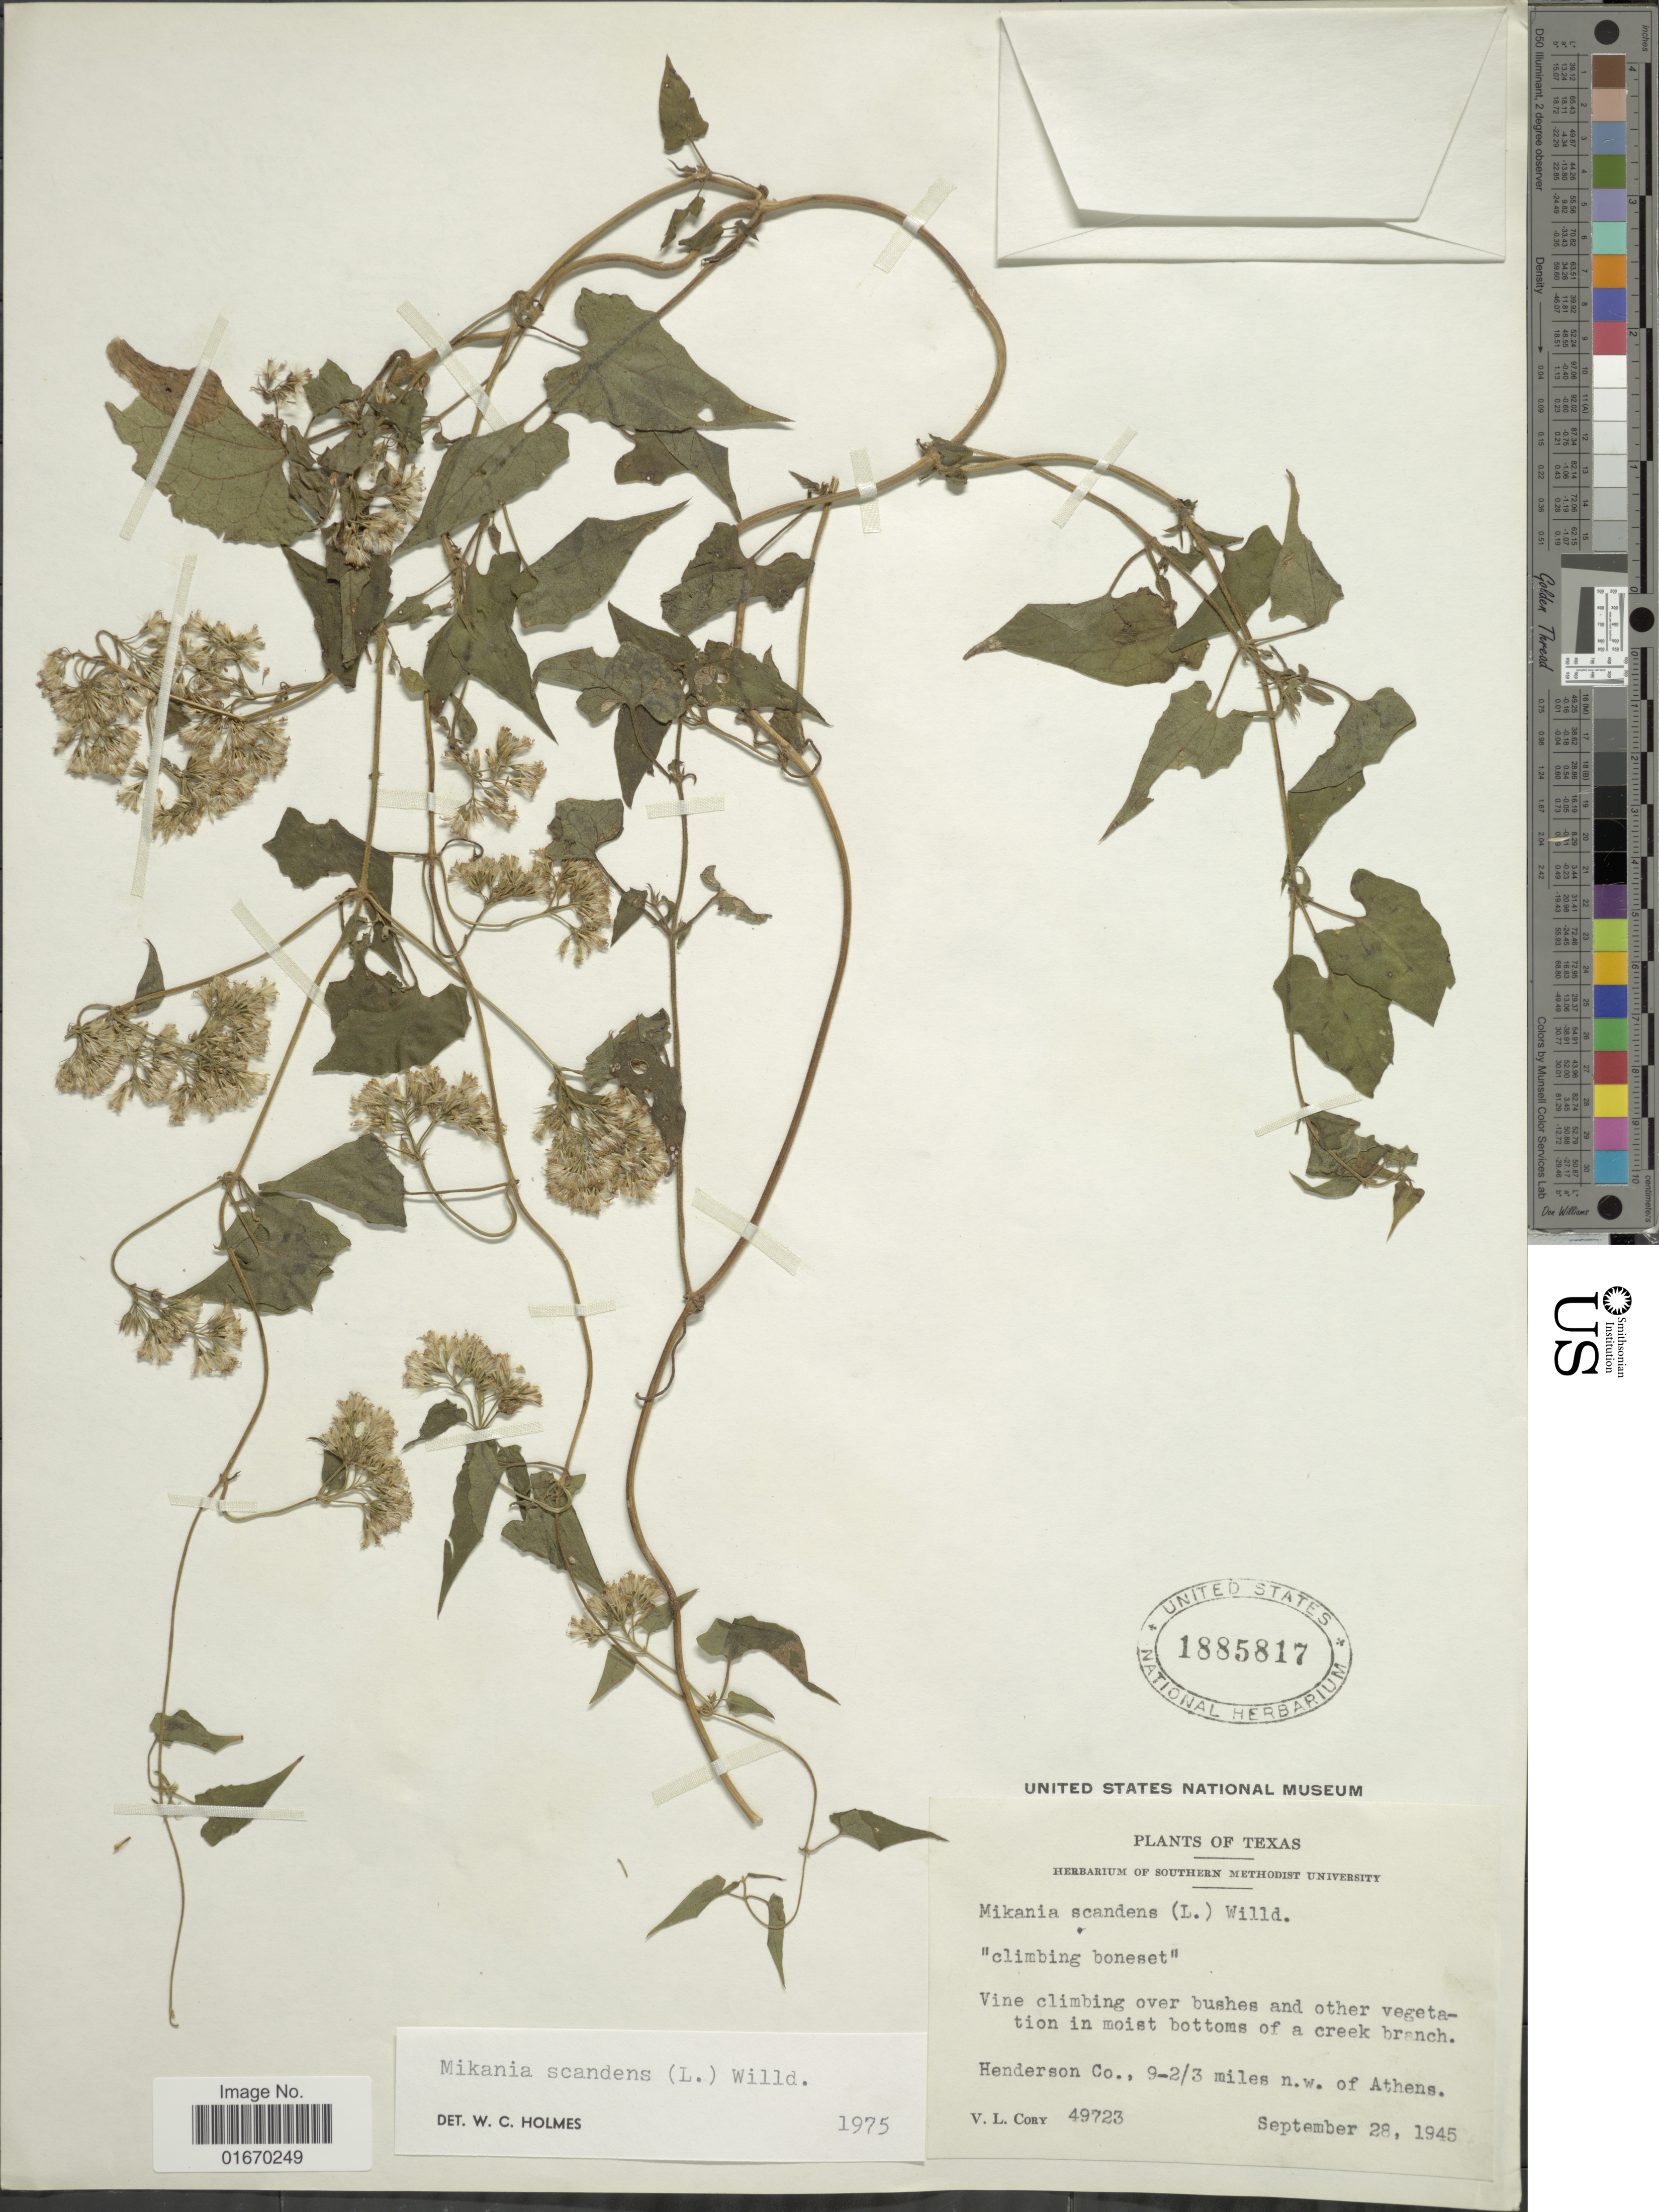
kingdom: Plantae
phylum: Tracheophyta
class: Magnoliopsida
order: Asterales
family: Asteraceae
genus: Mikania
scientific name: Mikania scandens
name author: (L.) Willd.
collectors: V. Cory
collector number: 49723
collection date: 1945-09-28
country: United States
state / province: Texas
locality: Henderson Co., 9-2/3 miles n. w. of Athens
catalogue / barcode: US 1885817